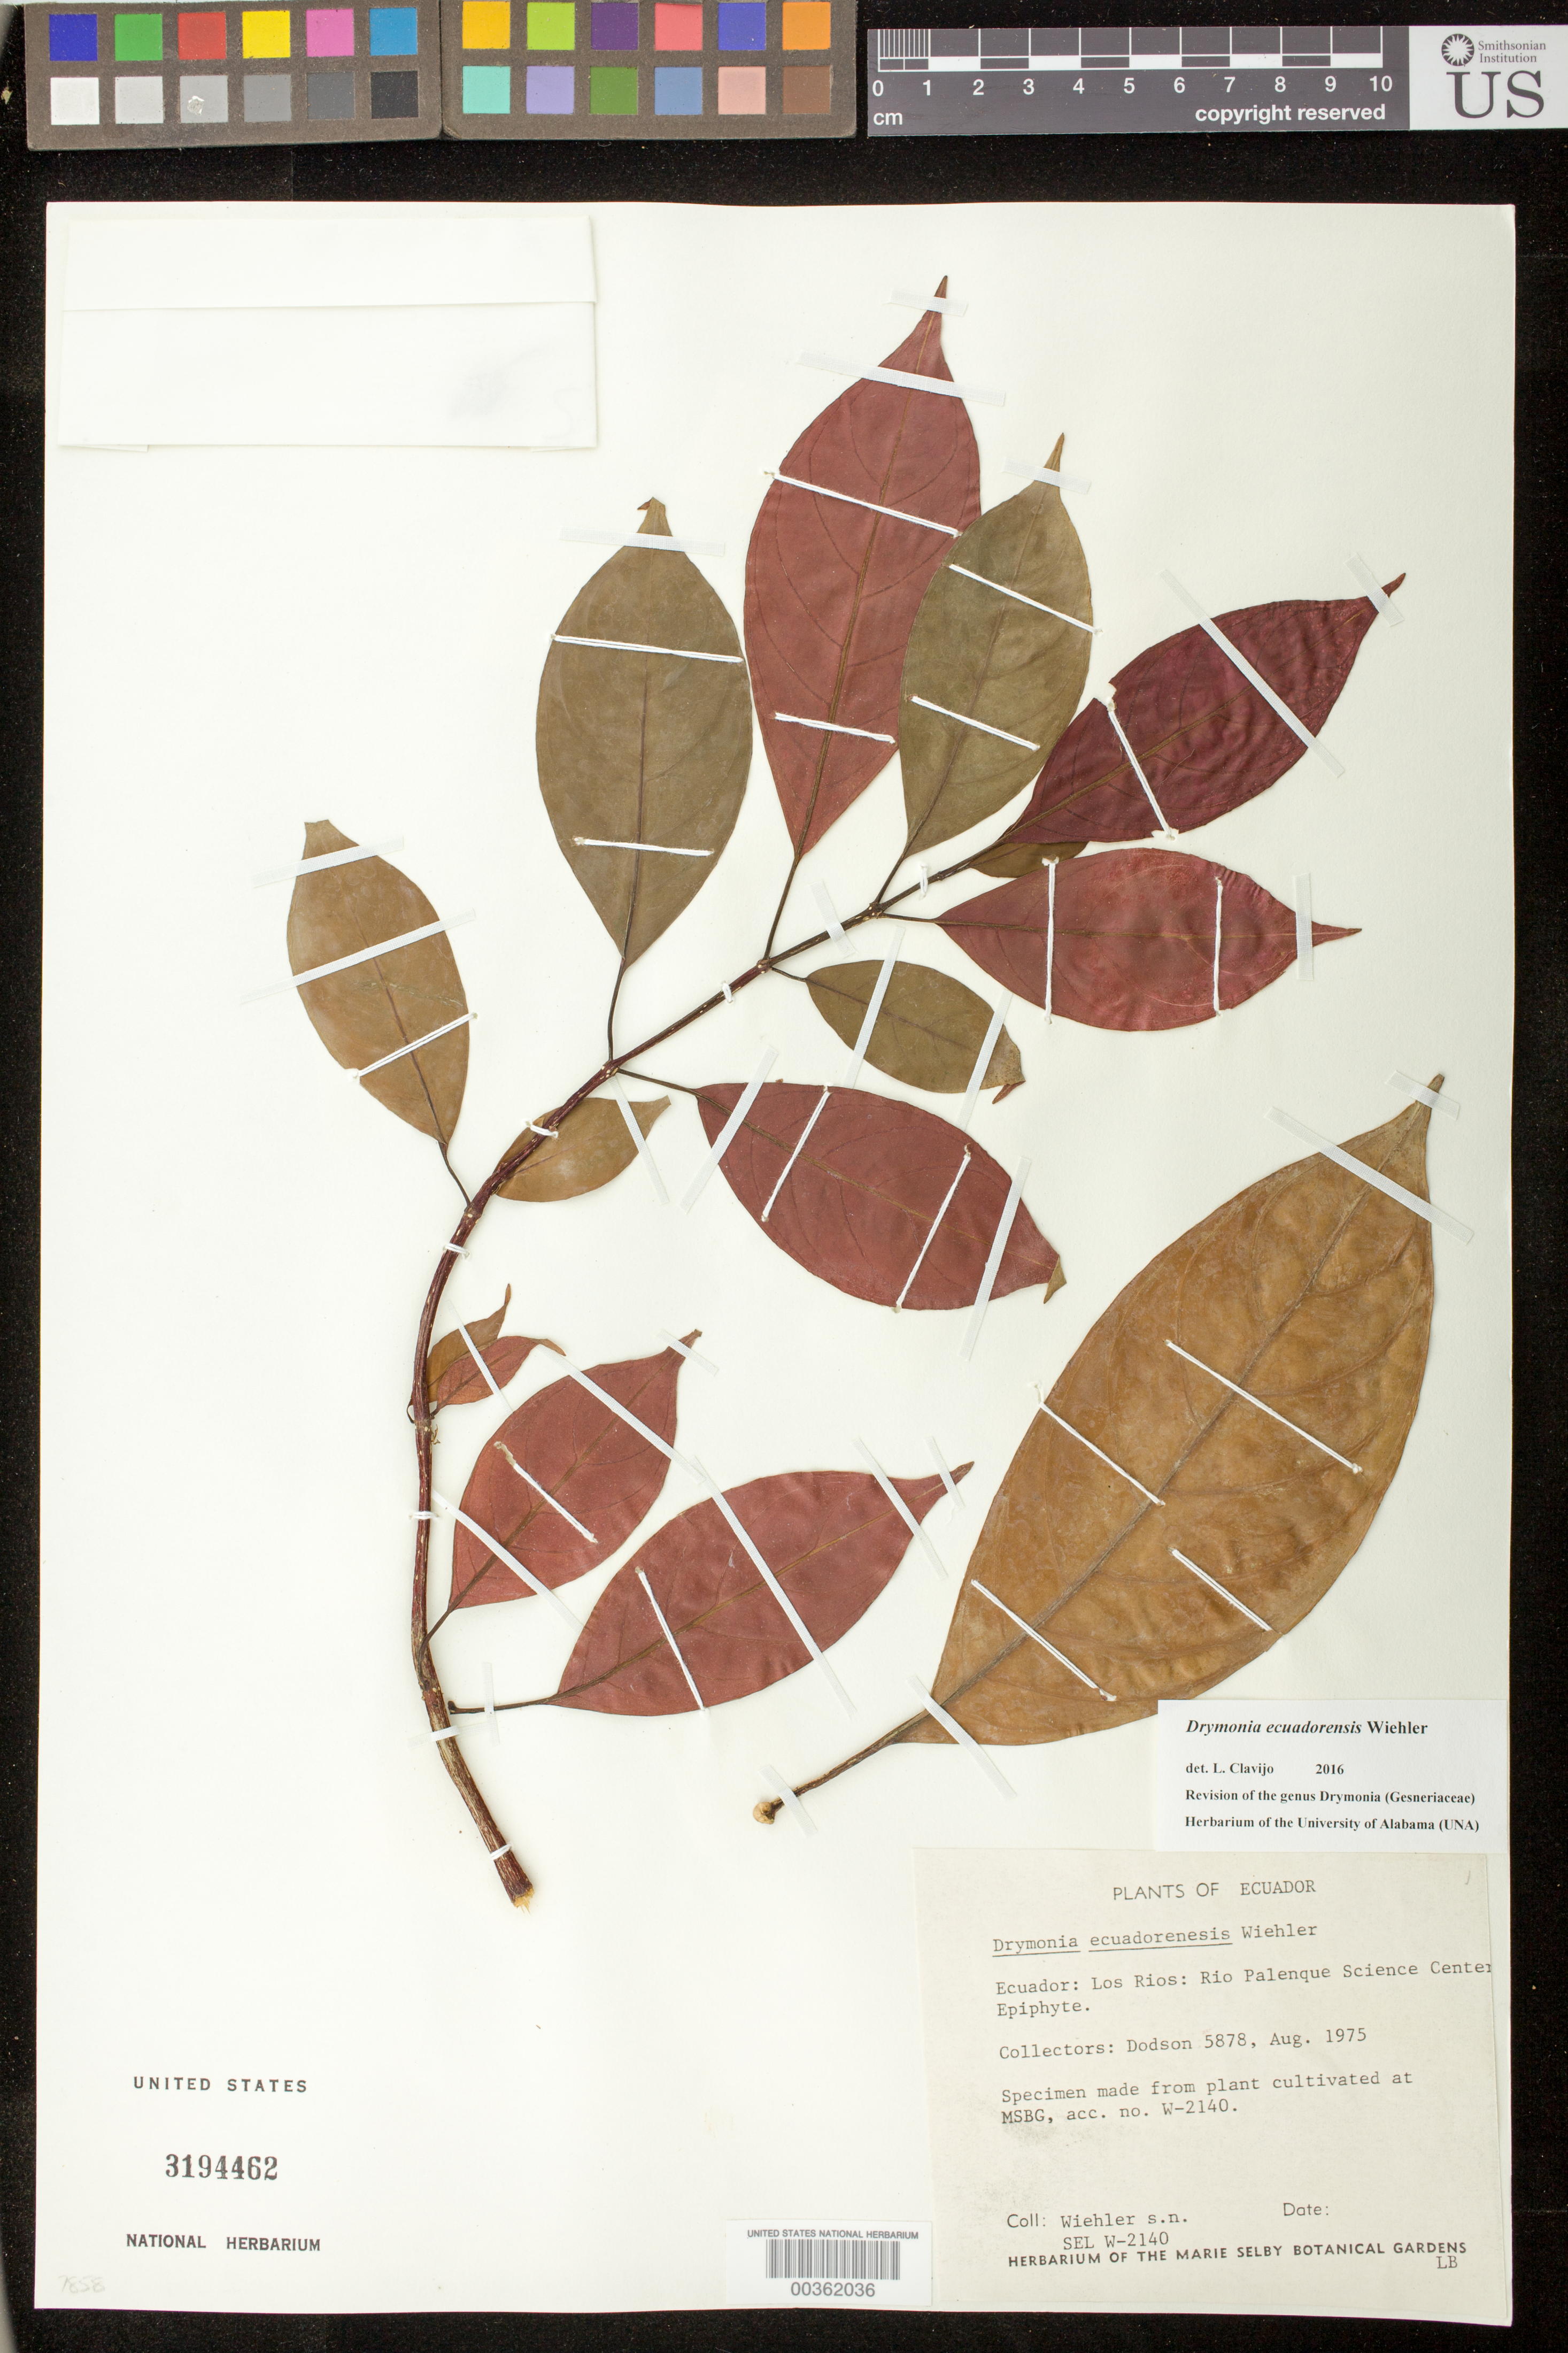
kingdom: Plantae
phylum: Tracheophyta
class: Magnoliopsida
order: Lamiales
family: Gesneriaceae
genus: Drymonia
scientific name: Drymonia ecuadorensis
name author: Wiehler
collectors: H. J. Wiehler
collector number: s.n. [W-2140]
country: Ecuador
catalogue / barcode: US 3194462